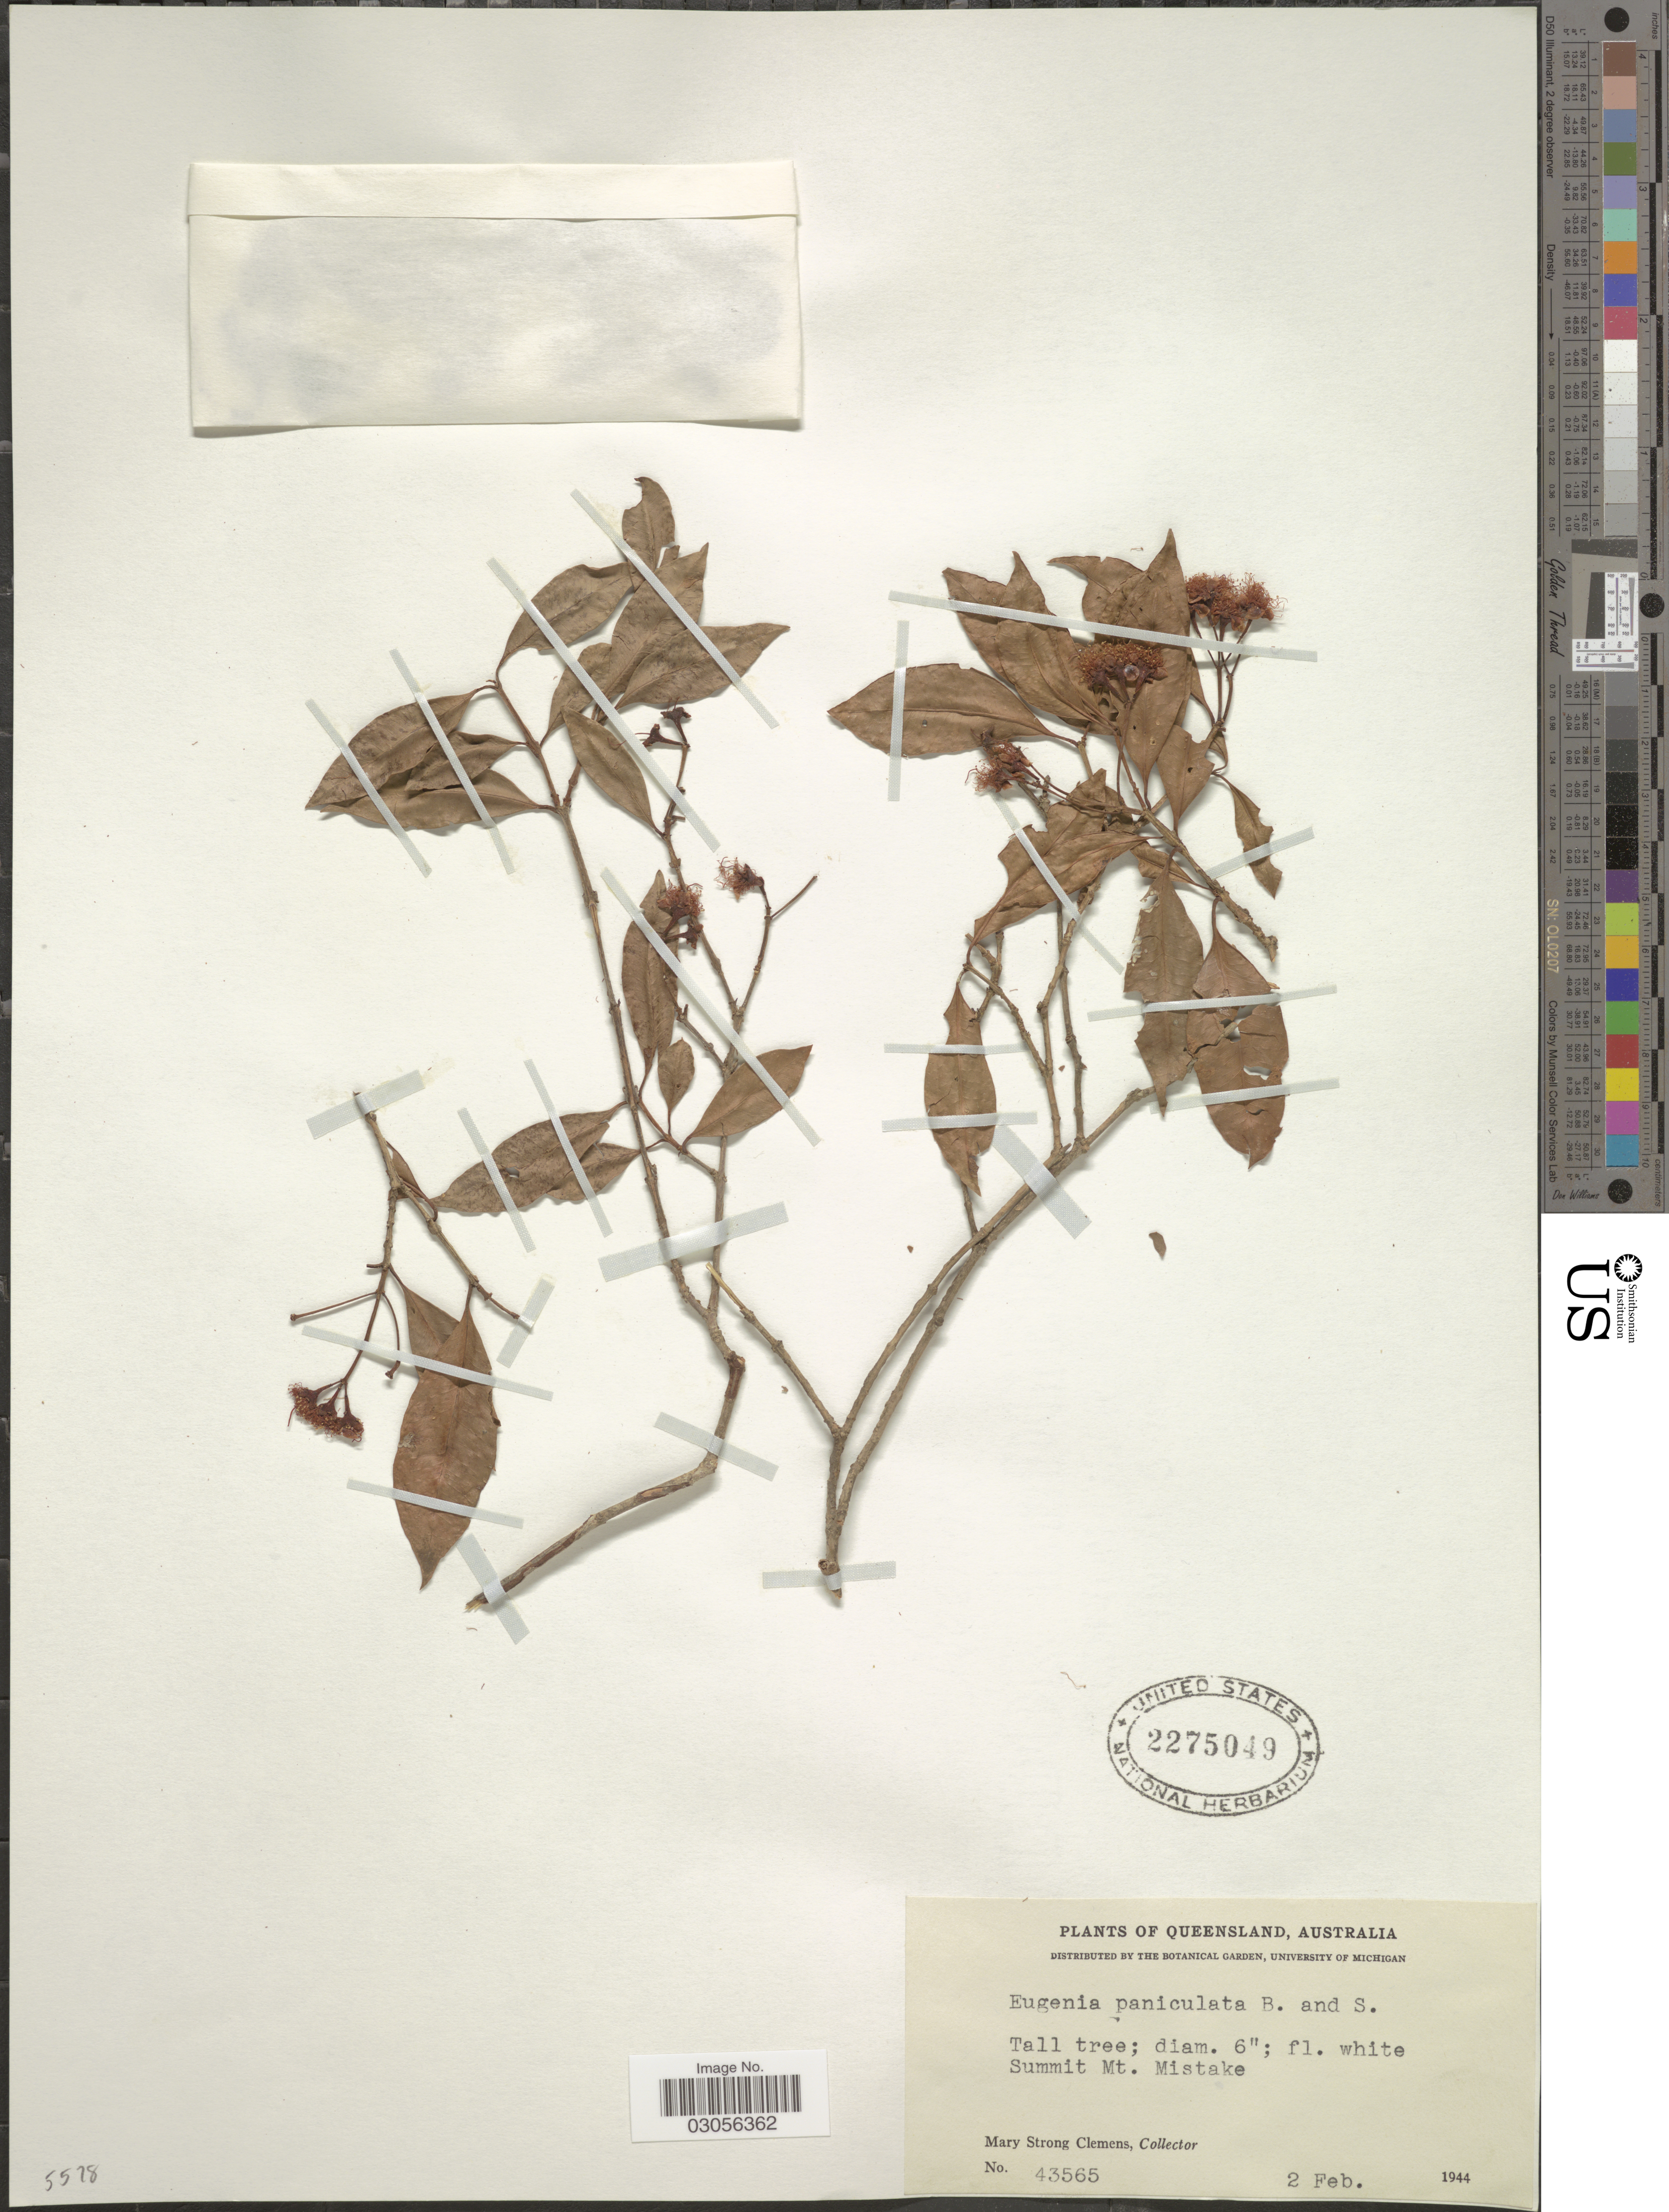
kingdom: Plantae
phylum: Tracheophyta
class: Magnoliopsida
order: Myrtales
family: Myrtaceae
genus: Syzygium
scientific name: Syzygium australe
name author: (J.C. Wendl. ex Link) B. Hyland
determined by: Strong, Mark T., (BOT), Smithsonian Institution - National Museum of Natural History (UNITED STATES)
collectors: M. S. Clemens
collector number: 43565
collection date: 1944-02-02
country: Australia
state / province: Queensland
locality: Summit Mt. Mistake.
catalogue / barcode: US 2275049